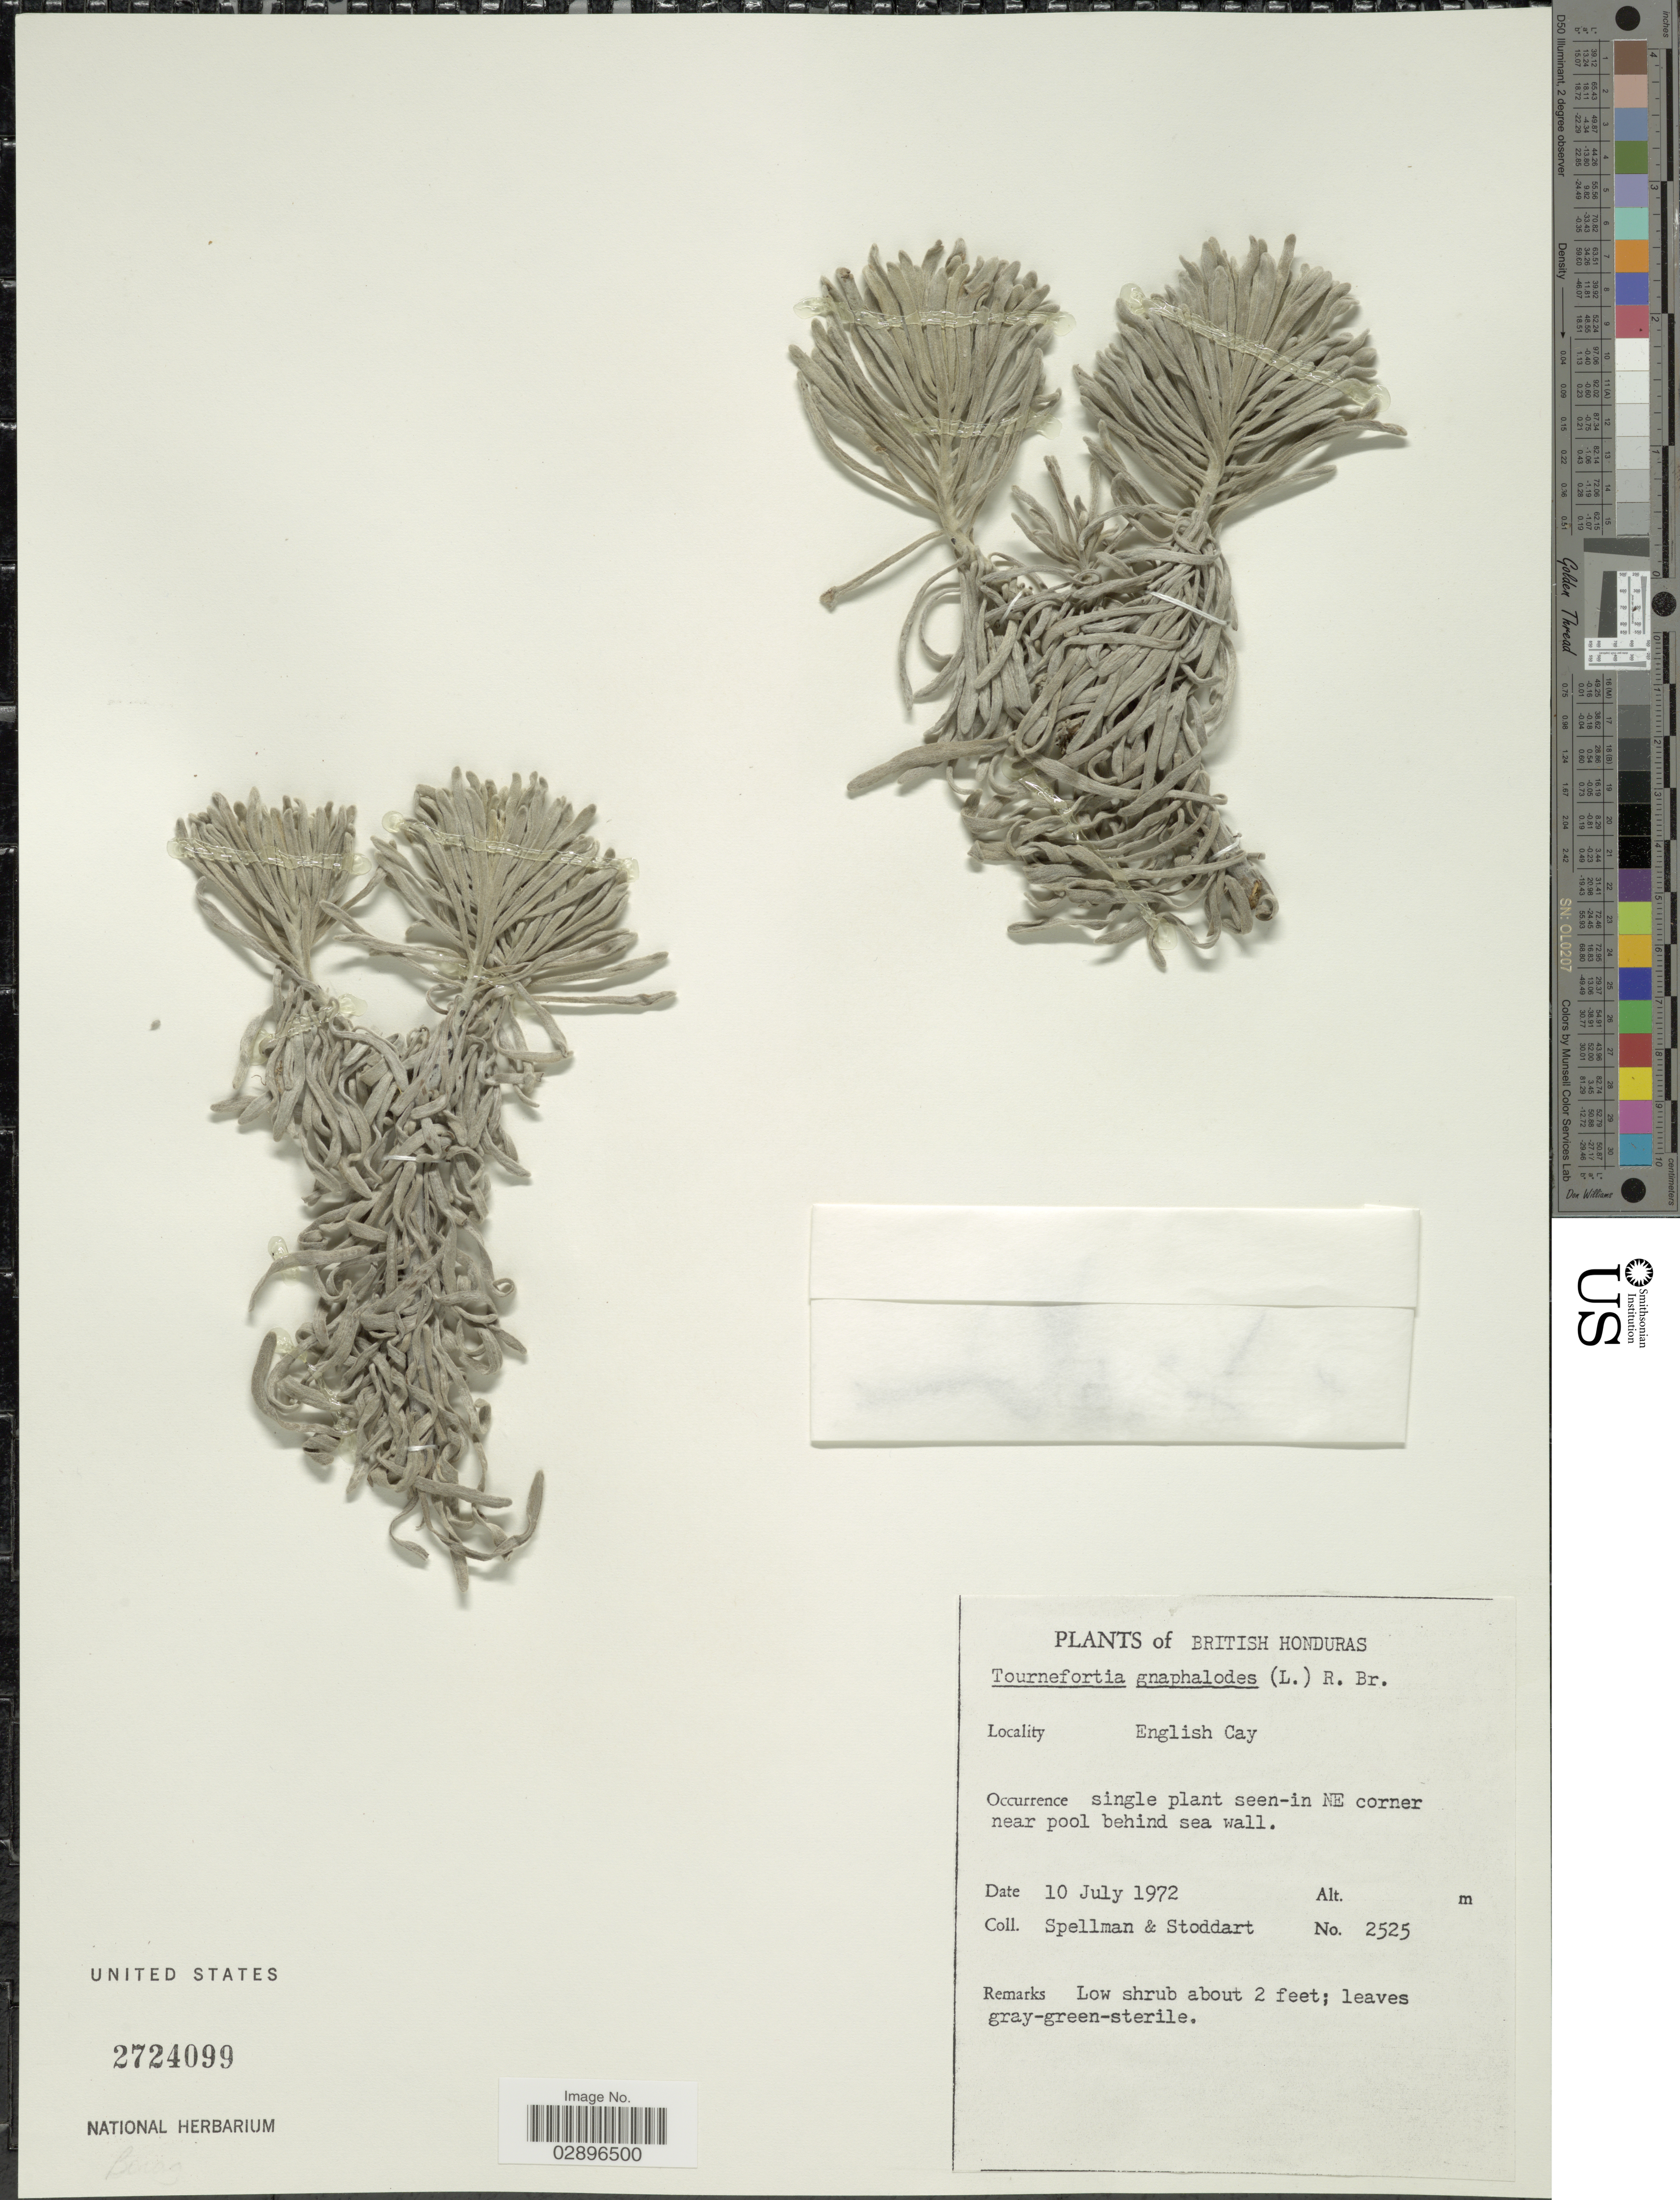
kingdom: Plantae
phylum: Tracheophyta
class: Magnoliopsida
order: Boraginales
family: Heliotropiaceae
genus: Tournefortia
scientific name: Tournefortia gnaphalodes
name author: (L.) R. Br.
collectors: Spellman, -- & -. Stoddart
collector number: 2525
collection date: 1972-07-10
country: Belize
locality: British Honduras. English Cay. Single plant seen-in NE corner near pool behind sea wal.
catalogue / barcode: US 2724099